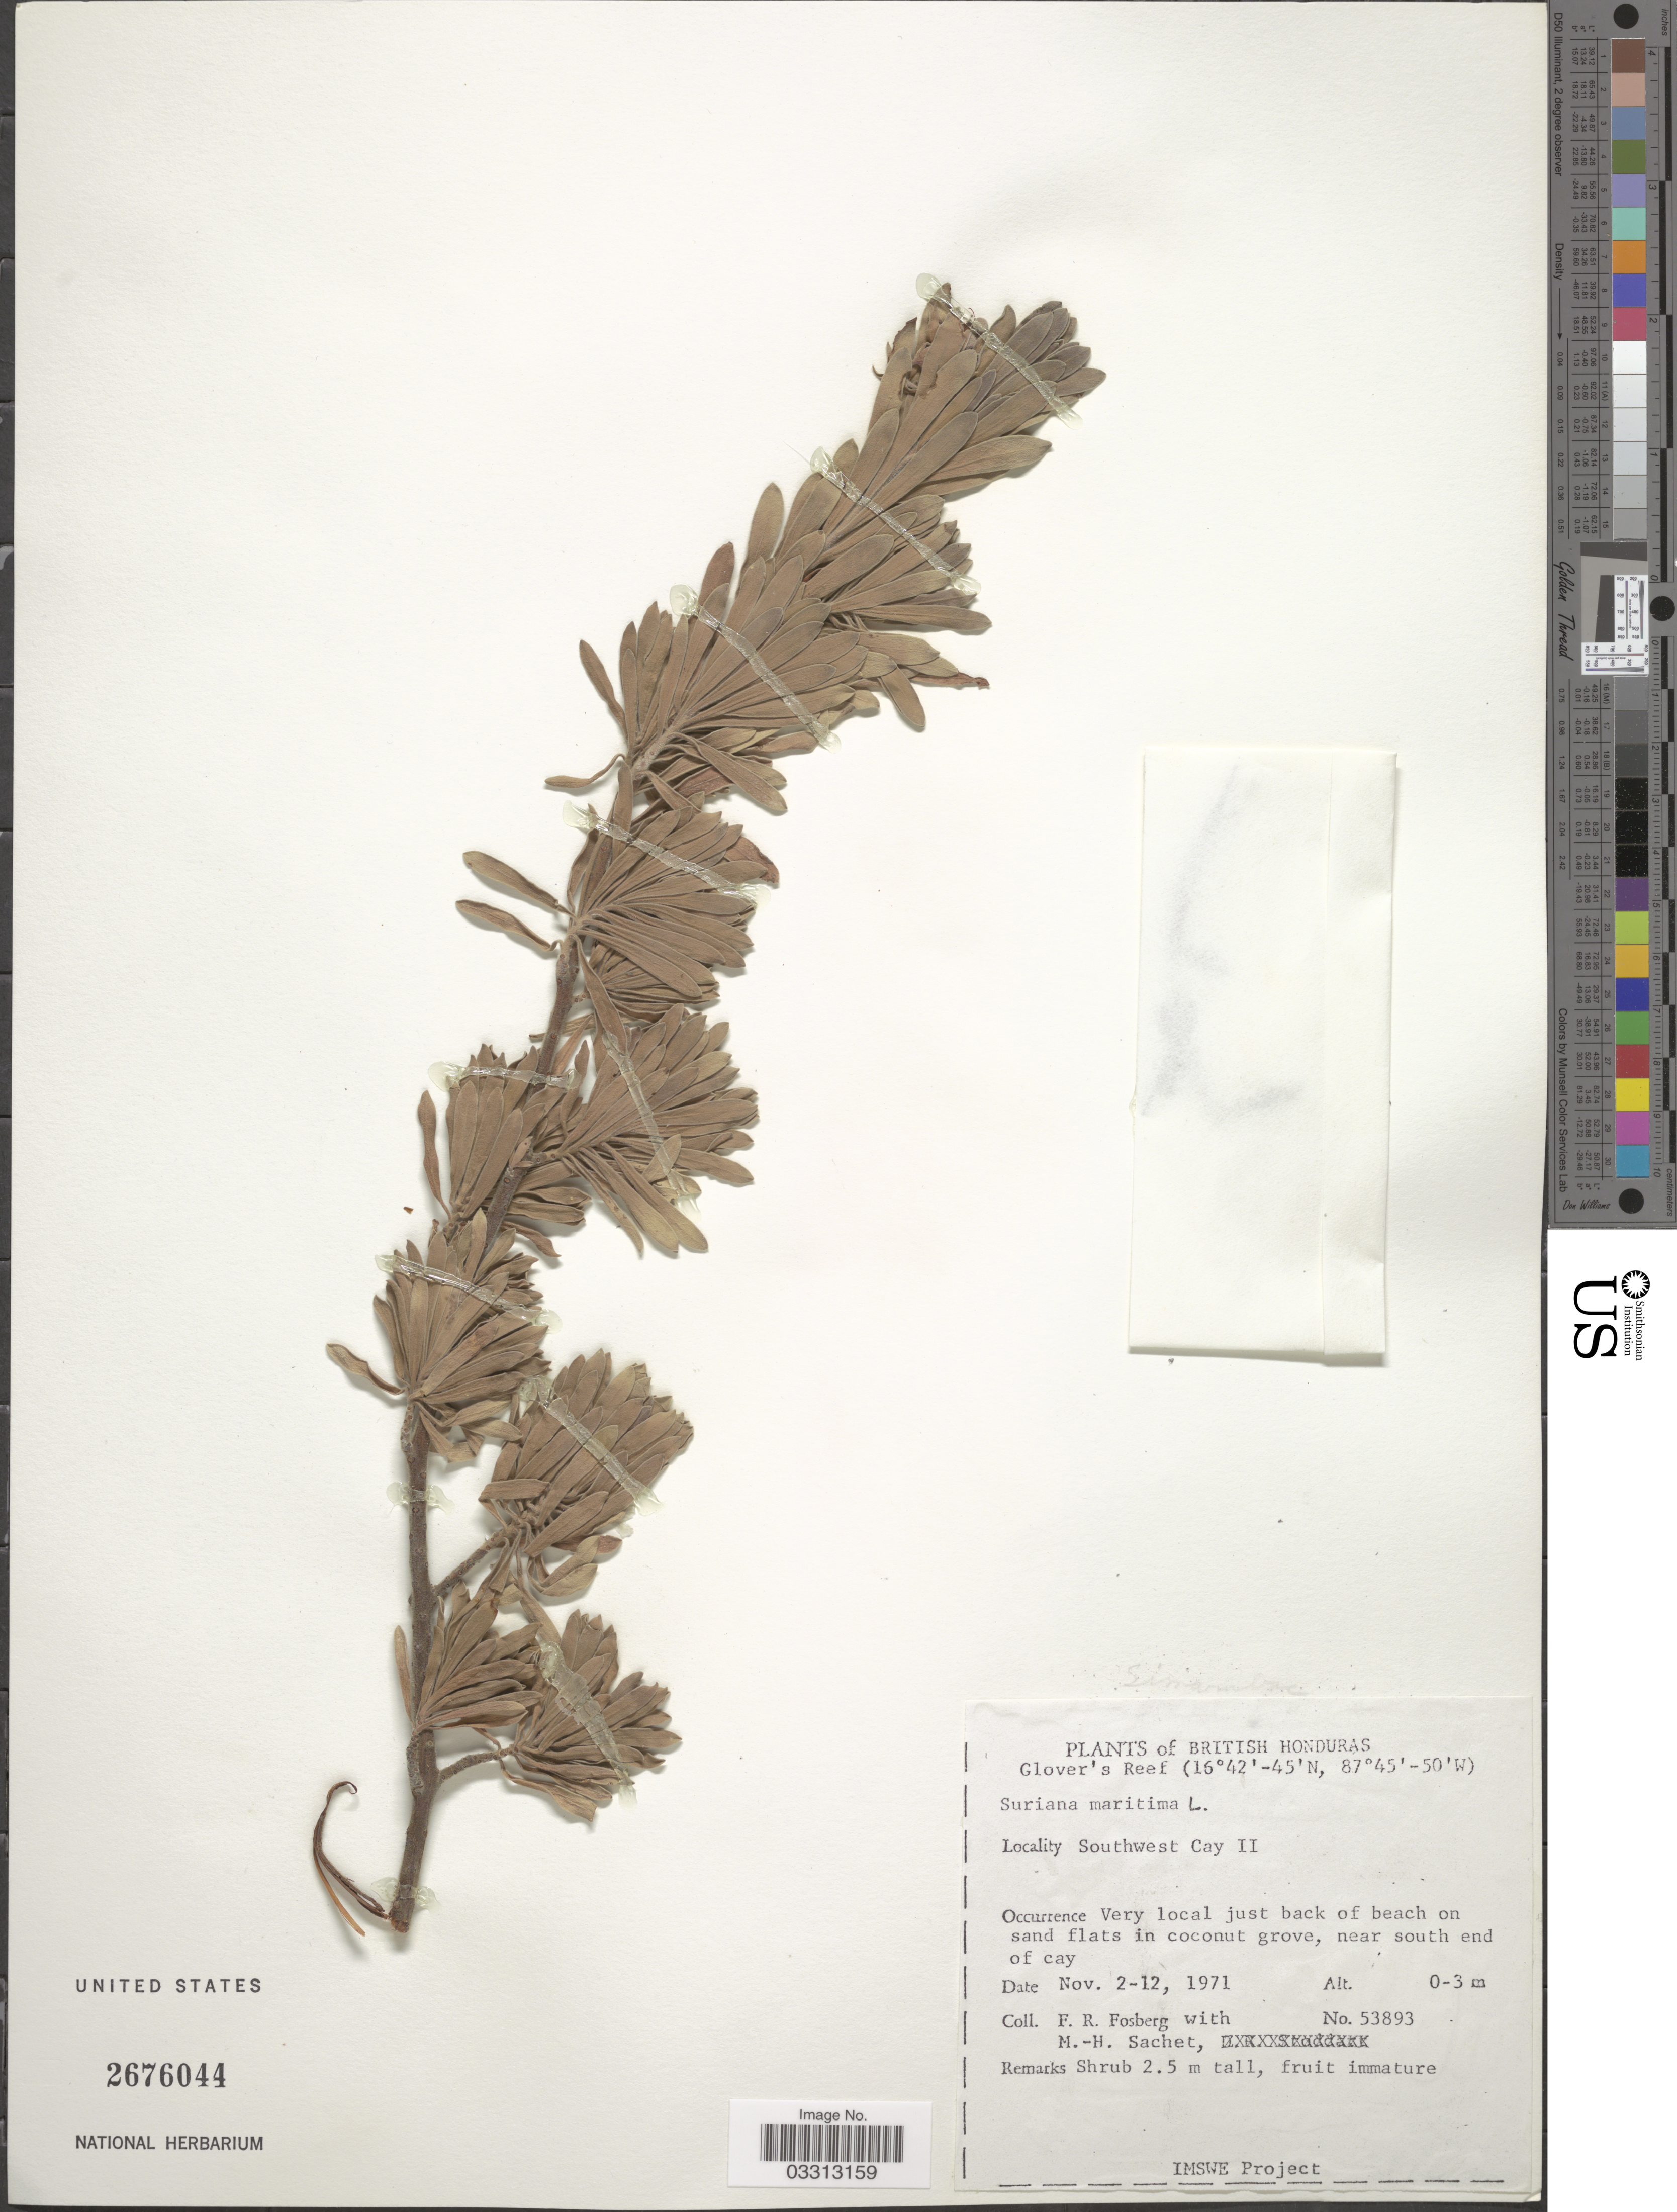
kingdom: Plantae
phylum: Tracheophyta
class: Magnoliopsida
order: Fabales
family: Surianaceae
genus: Suriana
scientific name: Suriana maritima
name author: L.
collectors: F. R. Fosberg & M.-H. Sachet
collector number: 53893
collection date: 1971-11-02/1971-11-12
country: Belize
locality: British Honduras. Southwest Cay II.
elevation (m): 0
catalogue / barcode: US 2676044